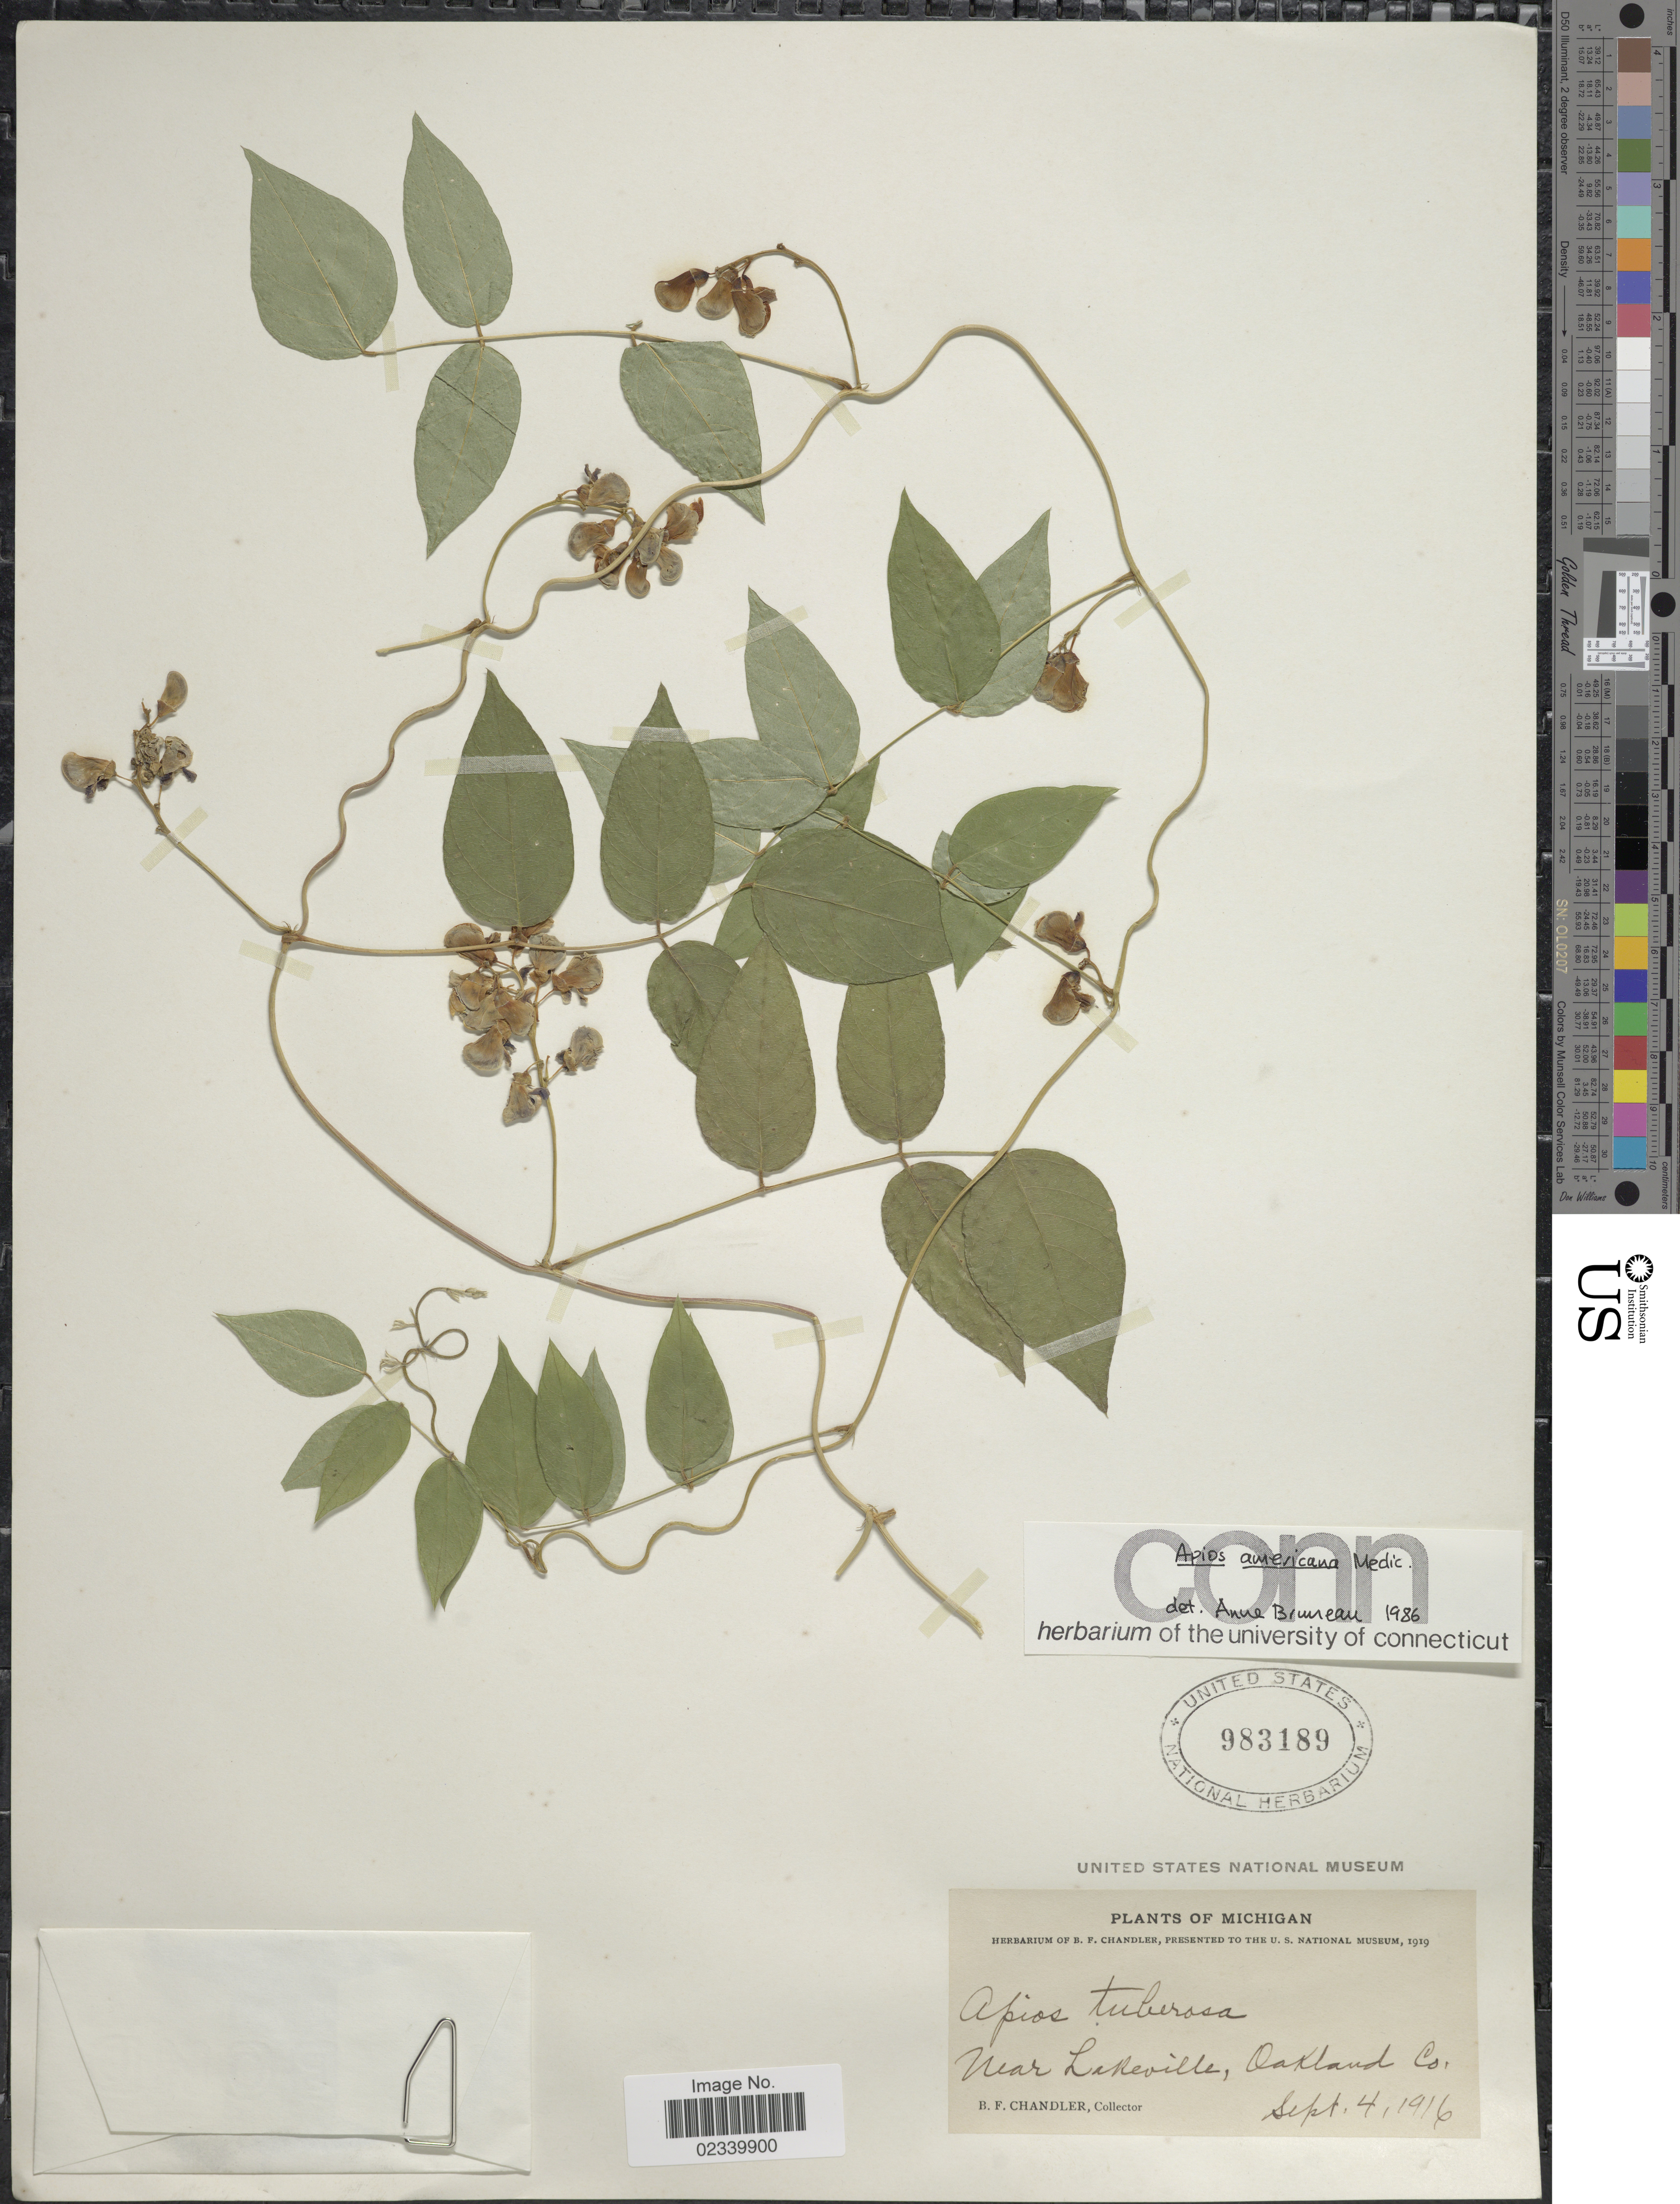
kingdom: Plantae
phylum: Tracheophyta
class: Magnoliopsida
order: Fabales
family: Fabaceae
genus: Apios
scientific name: Apios americana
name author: Medik.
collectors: B. F. Chandler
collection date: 1916-09-04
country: United States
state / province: Michigan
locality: Near Lakeville, Oakland Co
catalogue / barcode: US 983189